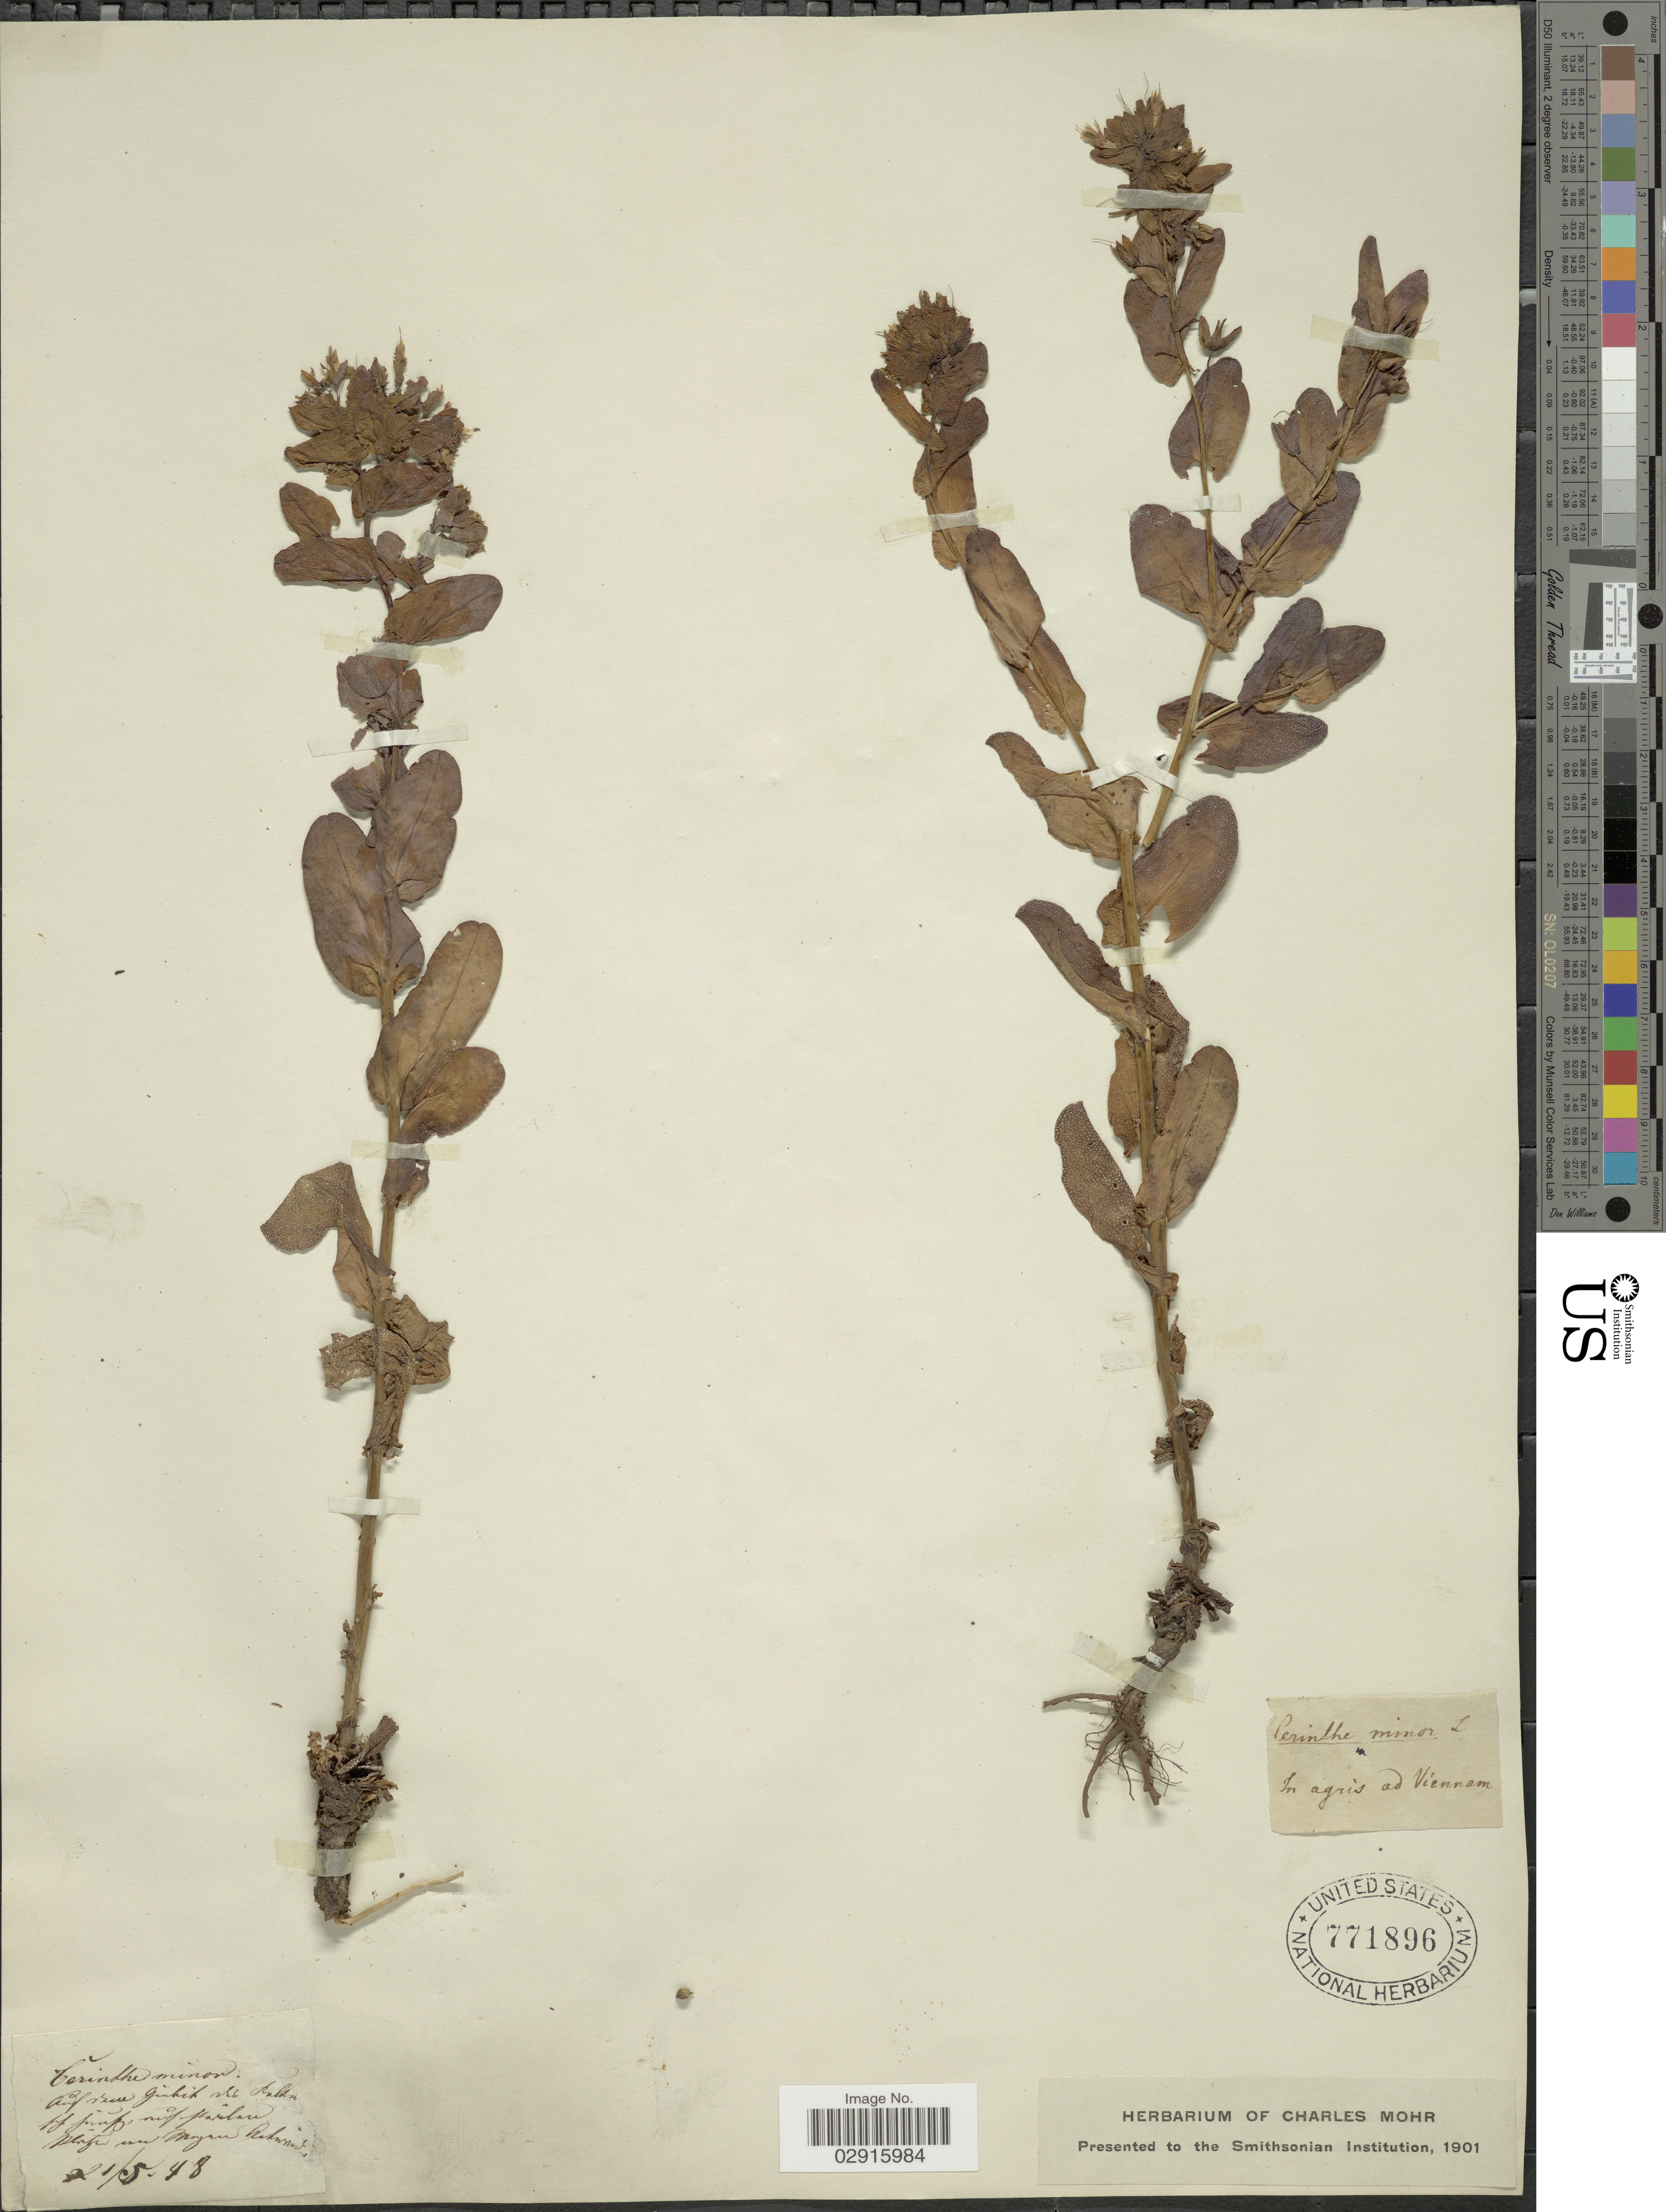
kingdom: Plantae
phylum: Tracheophyta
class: Magnoliopsida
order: Boraginales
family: Boraginaceae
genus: Cerinthe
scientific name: Cerinthe minor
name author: L.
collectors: ex herb. Charles Mohr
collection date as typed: Transcribed d/m/y: 21/5/48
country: Austria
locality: In agris ad Viennam.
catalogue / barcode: US 771896